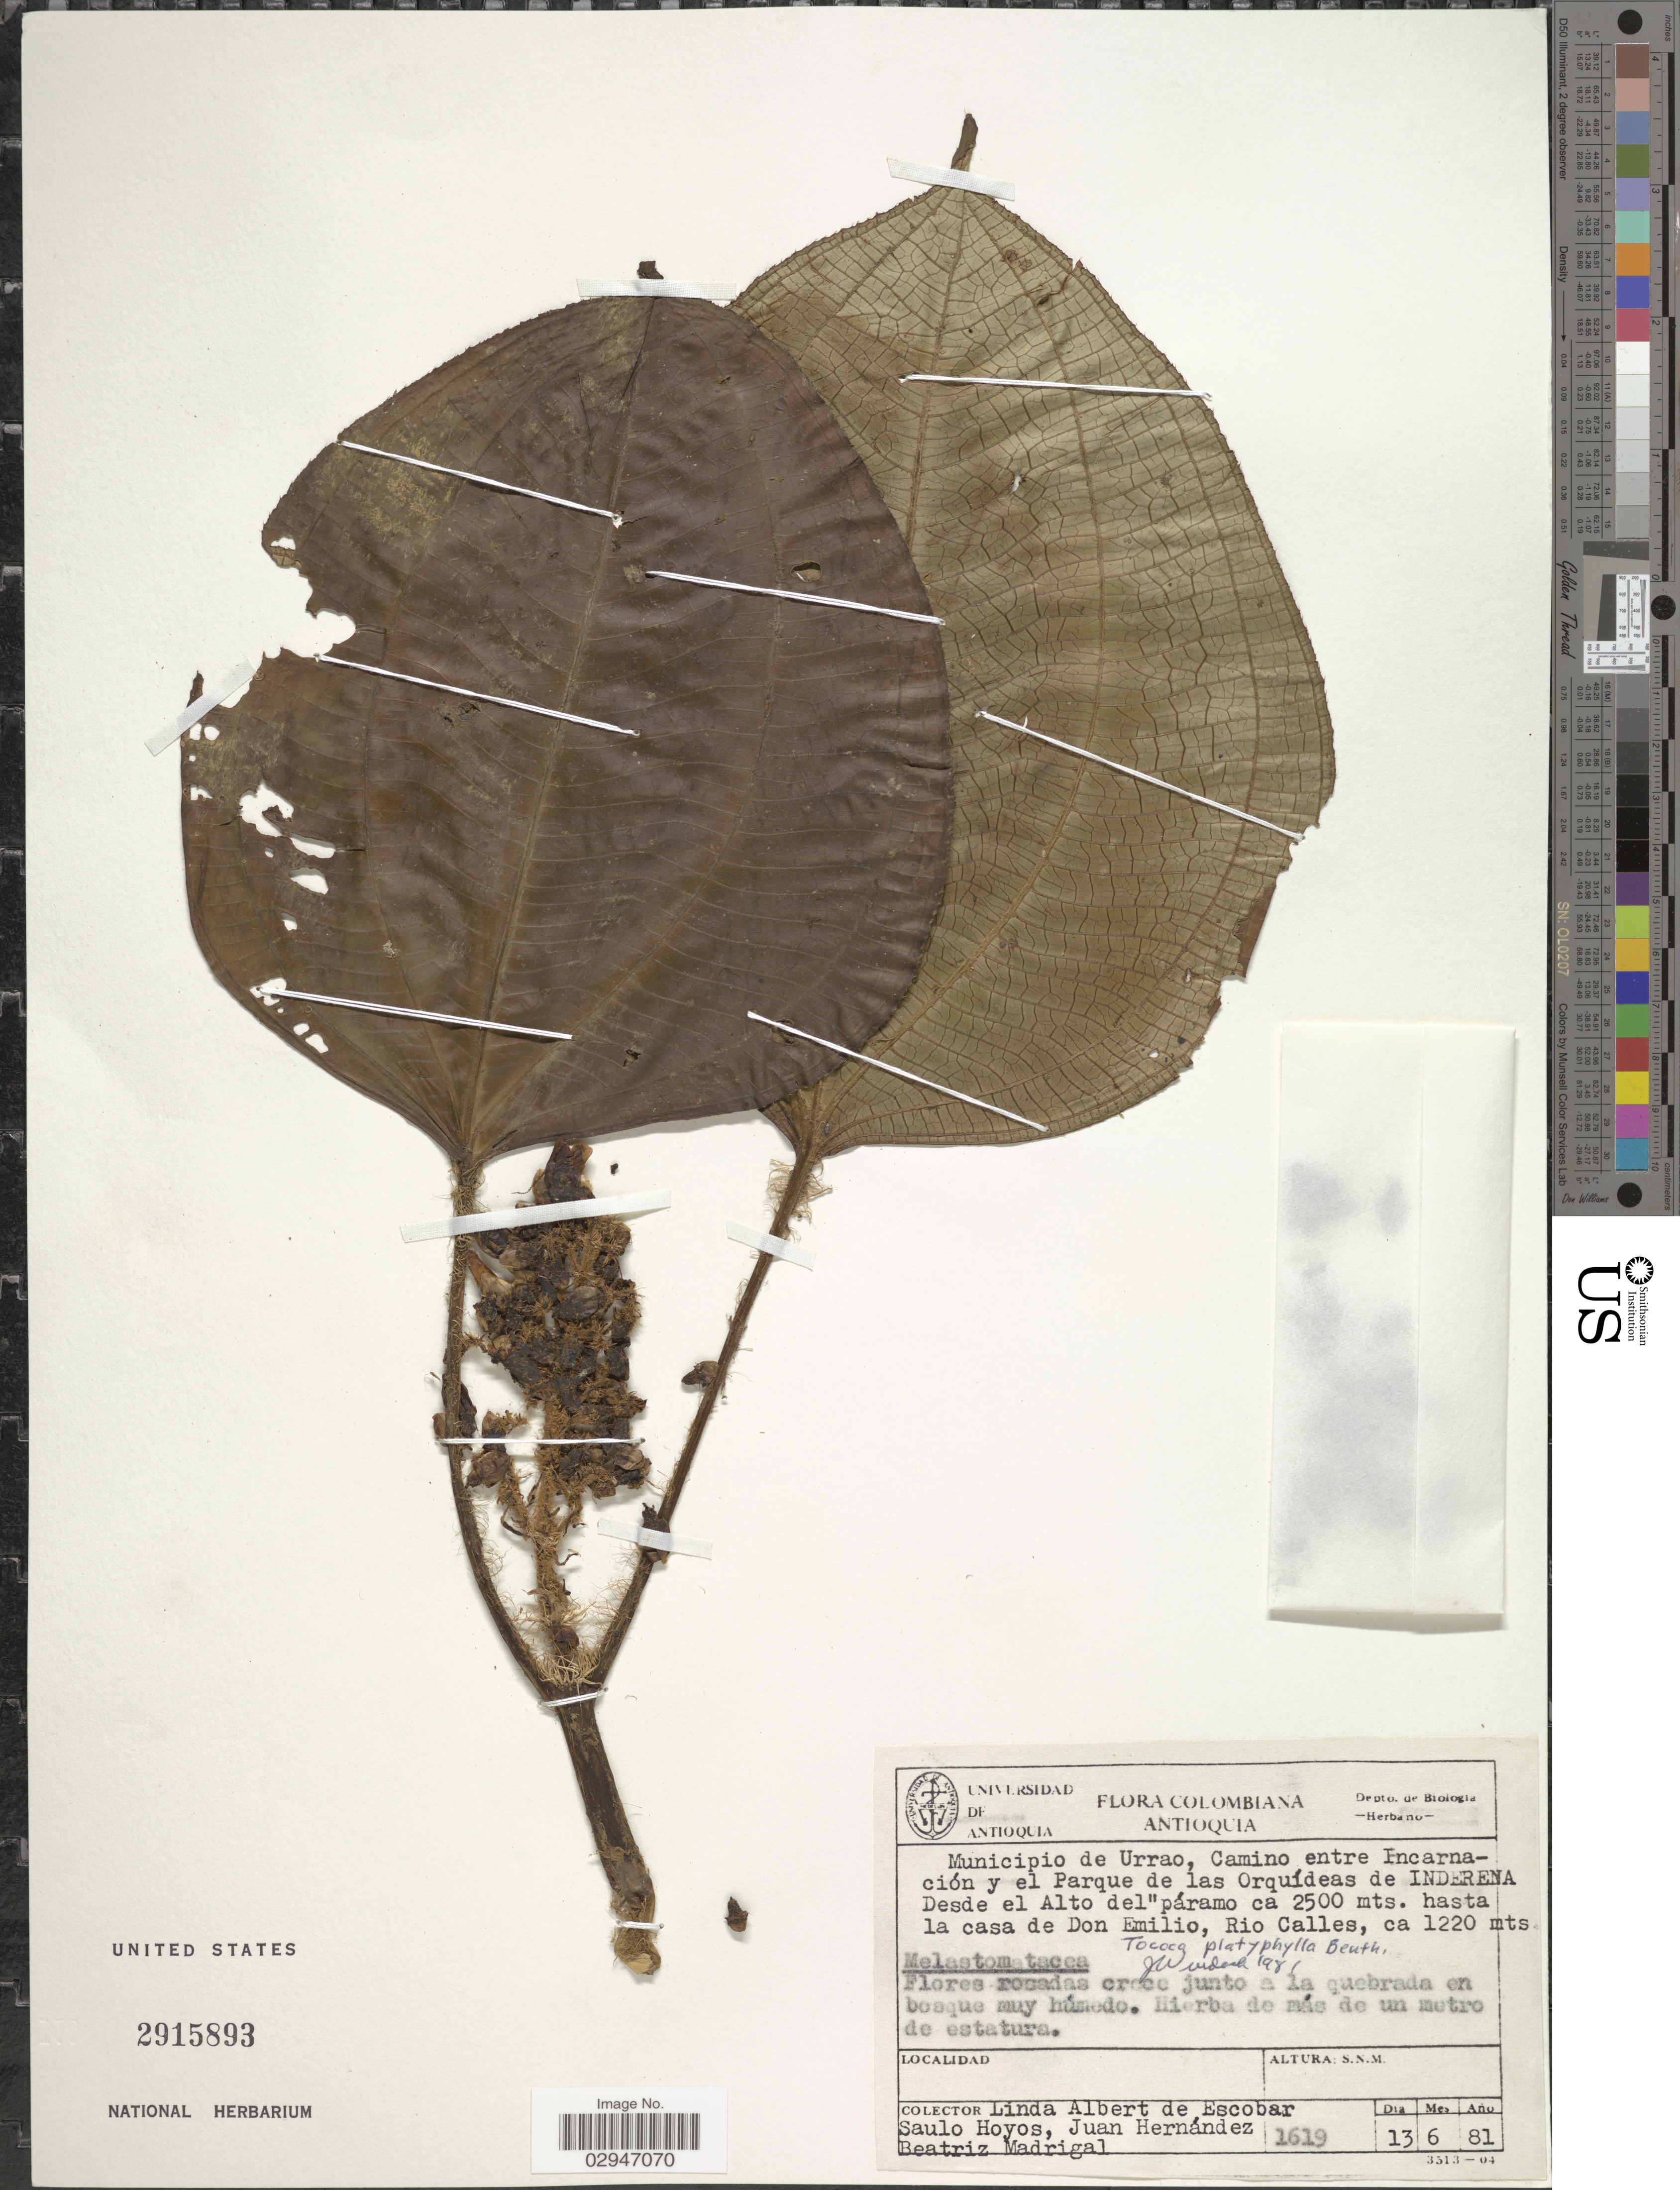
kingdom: Plantae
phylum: Tracheophyta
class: Magnoliopsida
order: Myrtales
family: Melastomataceae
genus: Tococa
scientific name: Tococa platyphylla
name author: Benth.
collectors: L. K. de Escobar, S. Hoyos, J. J. Hernandez & B. E. Madrigal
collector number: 1619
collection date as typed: Transcribed d/m/y: 13/6/81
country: Colombia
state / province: Antioquia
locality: Municipio de Urrao, Camino entre Incarnación y el Parque de las Orquídeas de Inderena Desde el Alto del paramo, hasta la casa de Don Emilio, Rio Calles.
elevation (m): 1220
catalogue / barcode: US 2915893